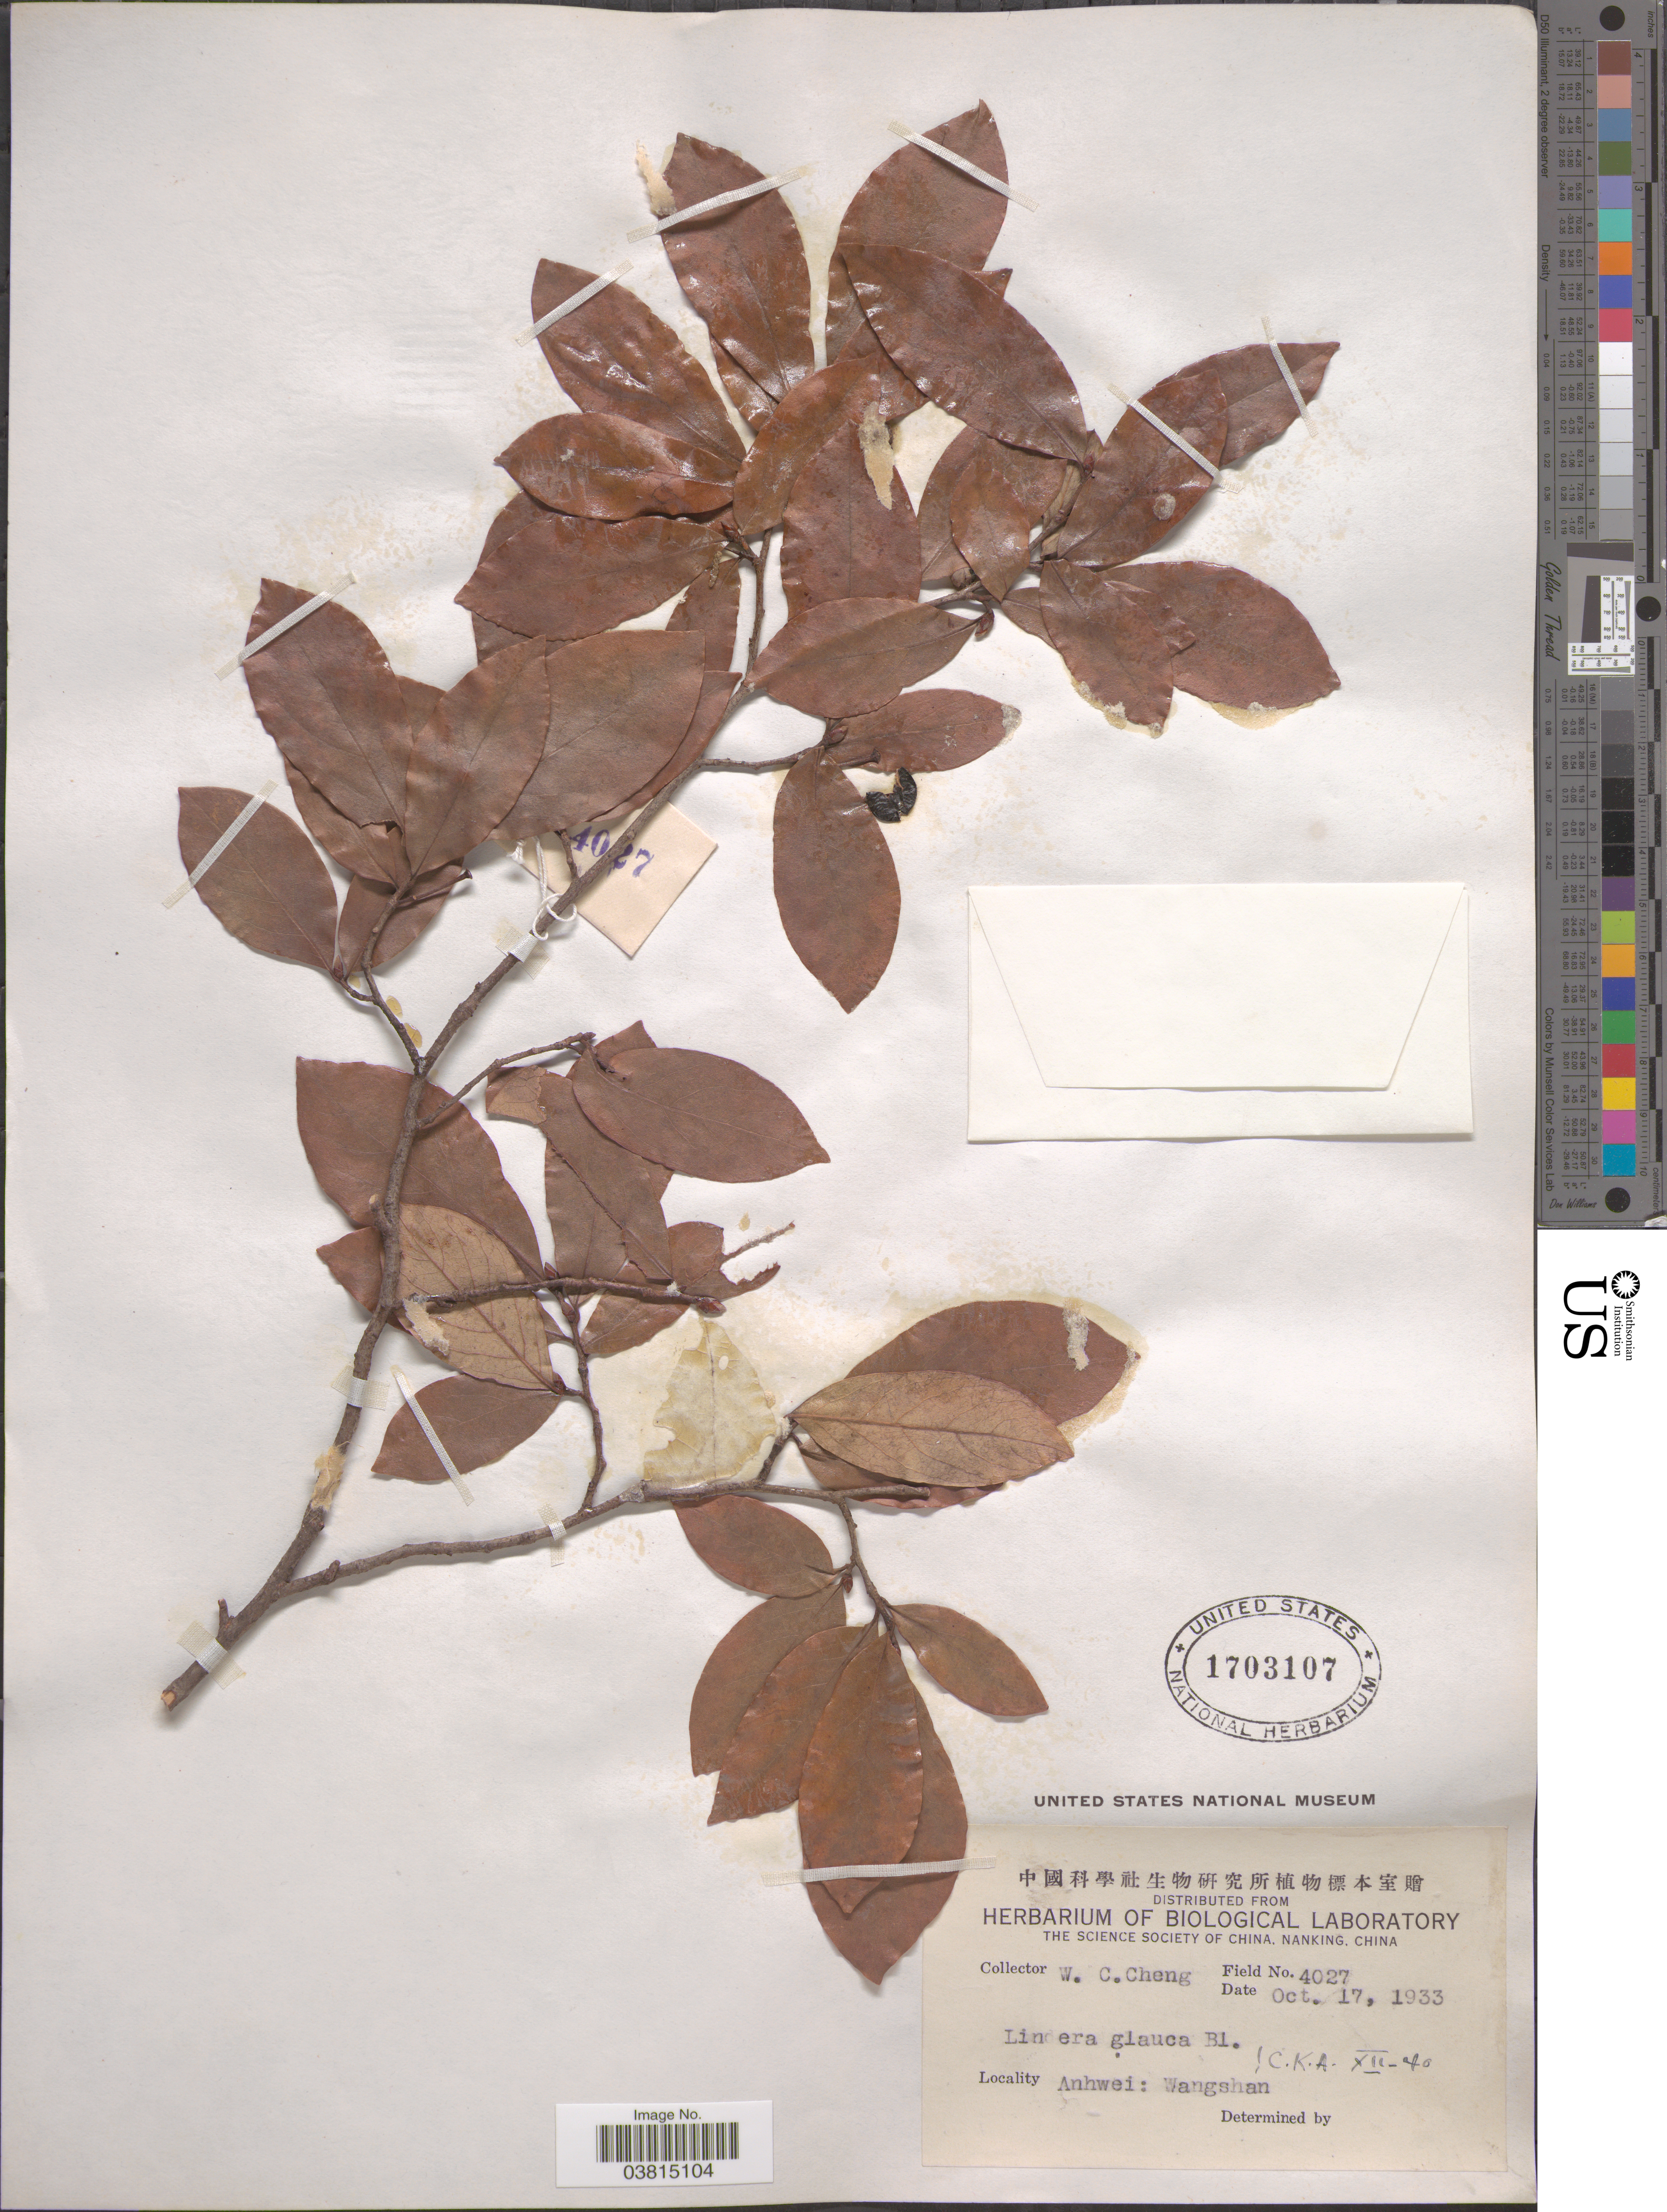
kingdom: Plantae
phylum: Tracheophyta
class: Magnoliopsida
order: Laurales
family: Lauraceae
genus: Lindera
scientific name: Lindera glauca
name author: (Siebold & Zucc.) Blume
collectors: W. C. Cheng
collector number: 4027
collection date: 1933-10-17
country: China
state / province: Anhui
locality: Anhwei: Wangshan.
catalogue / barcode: US 1703107